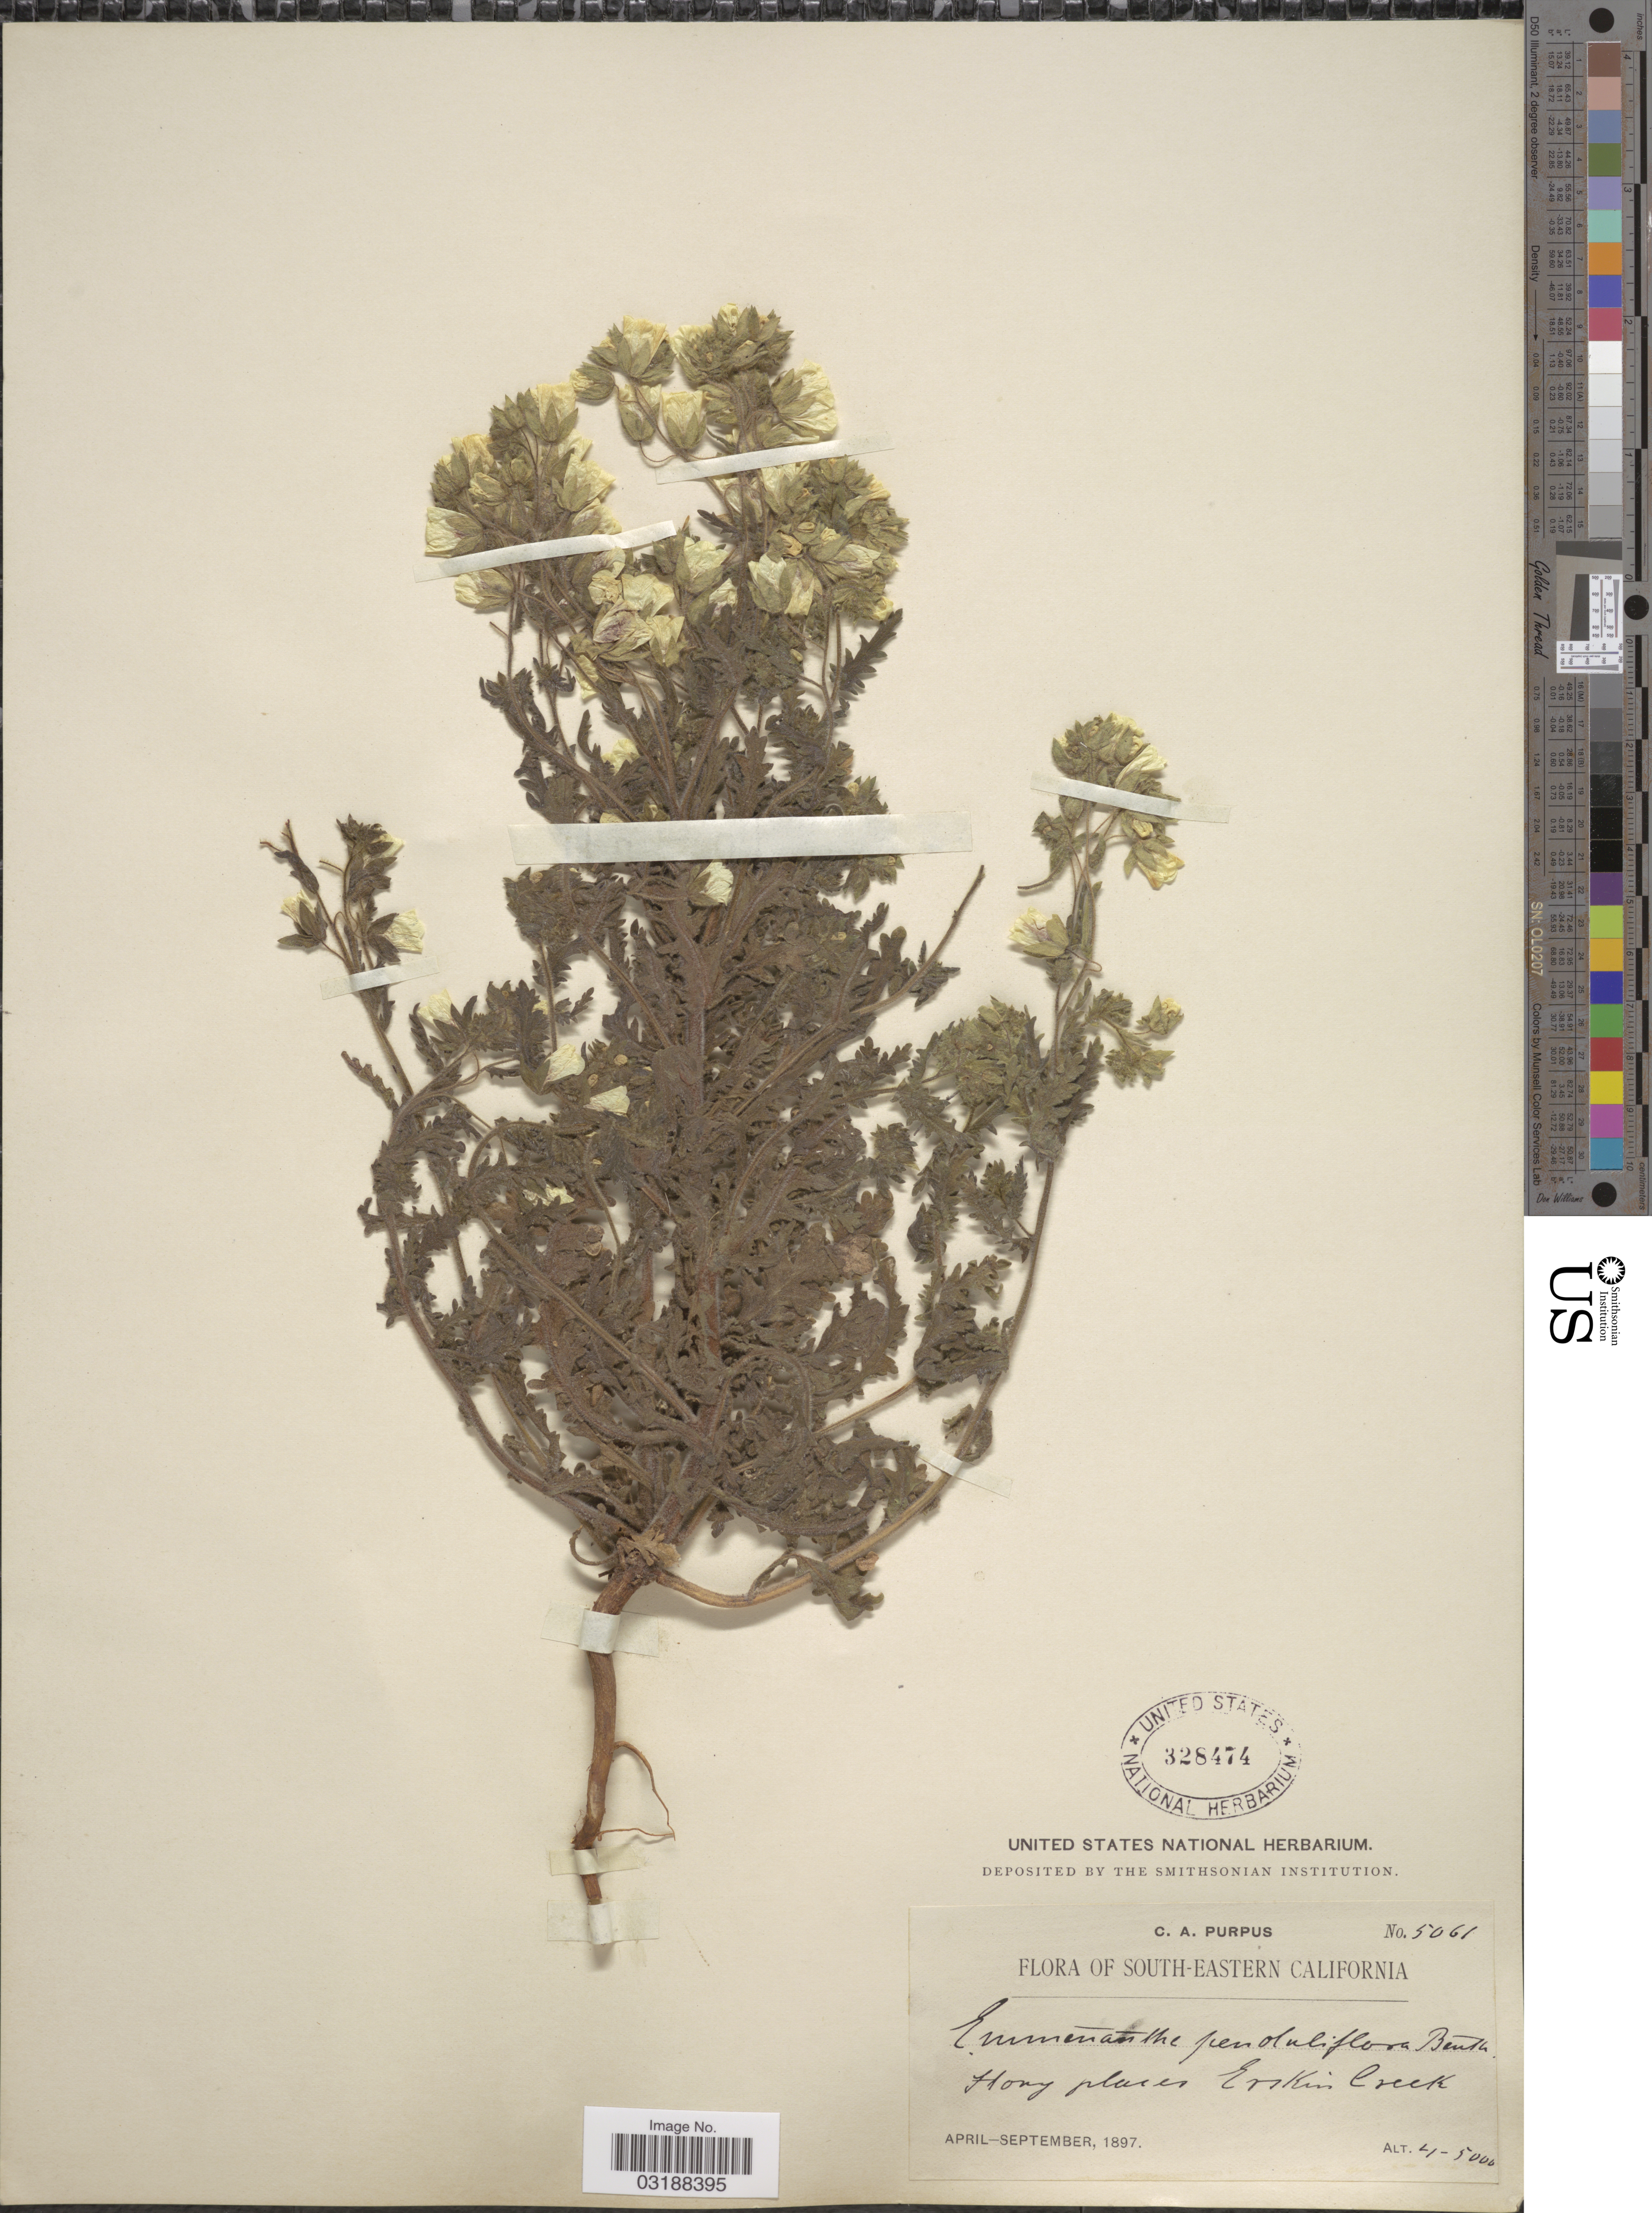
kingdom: Plantae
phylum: Tracheophyta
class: Magnoliopsida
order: Boraginales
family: Hydrophyllaceae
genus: Emmenanthe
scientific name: Emmenanthe penduliflora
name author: Benth.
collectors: C. A. Purpus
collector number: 5061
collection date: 1897-04/1897-09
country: United States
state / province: California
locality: South-Eastern California. Hony places Erskin Creek.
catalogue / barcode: US 328474